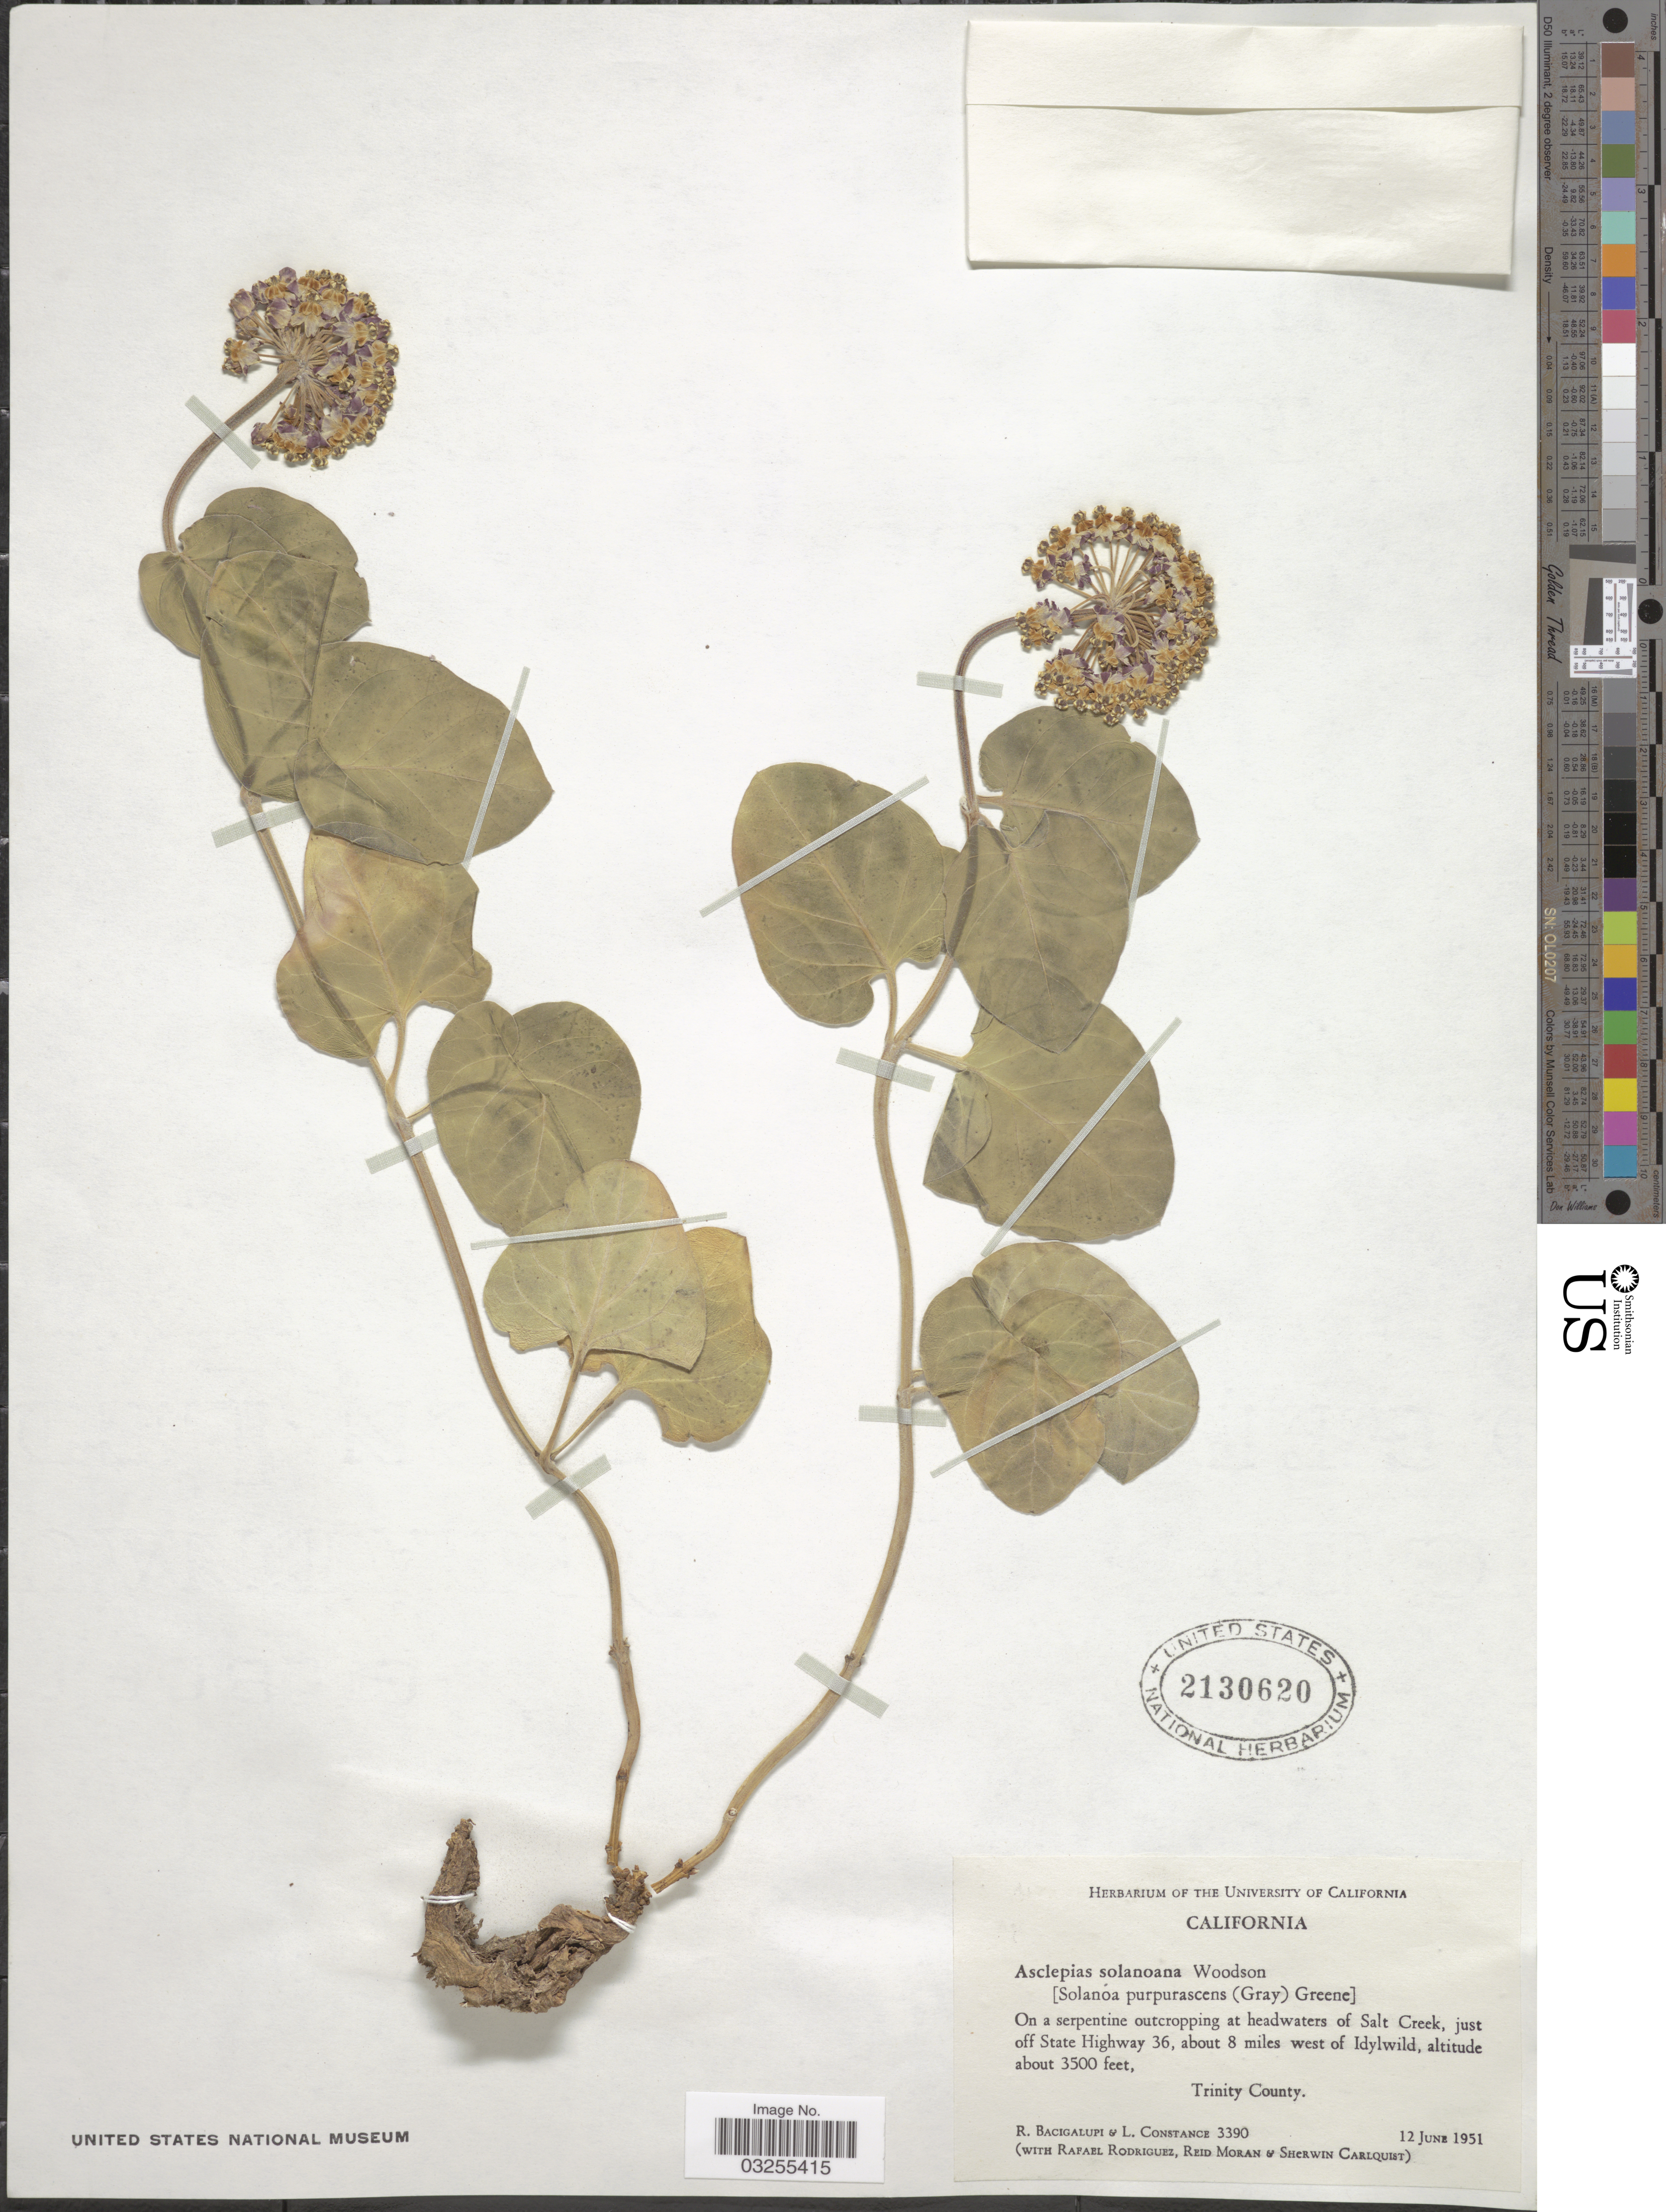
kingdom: Plantae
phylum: Tracheophyta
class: Magnoliopsida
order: Gentianales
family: Apocynaceae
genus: Asclepias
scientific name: Asclepias solanoana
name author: Woodson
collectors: R. Bacigalupi, L. Constance, R. Rodriguez, R. V. Moran & S. Carlquist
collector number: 3390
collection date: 1951-06-12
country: United States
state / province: California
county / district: Trinity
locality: On a serpentine outcropping at headwaters of Salt Creek, just off State Highway 36, about 8 miles west of Idylwild. Trinity County.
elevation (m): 1067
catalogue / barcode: US 2130620